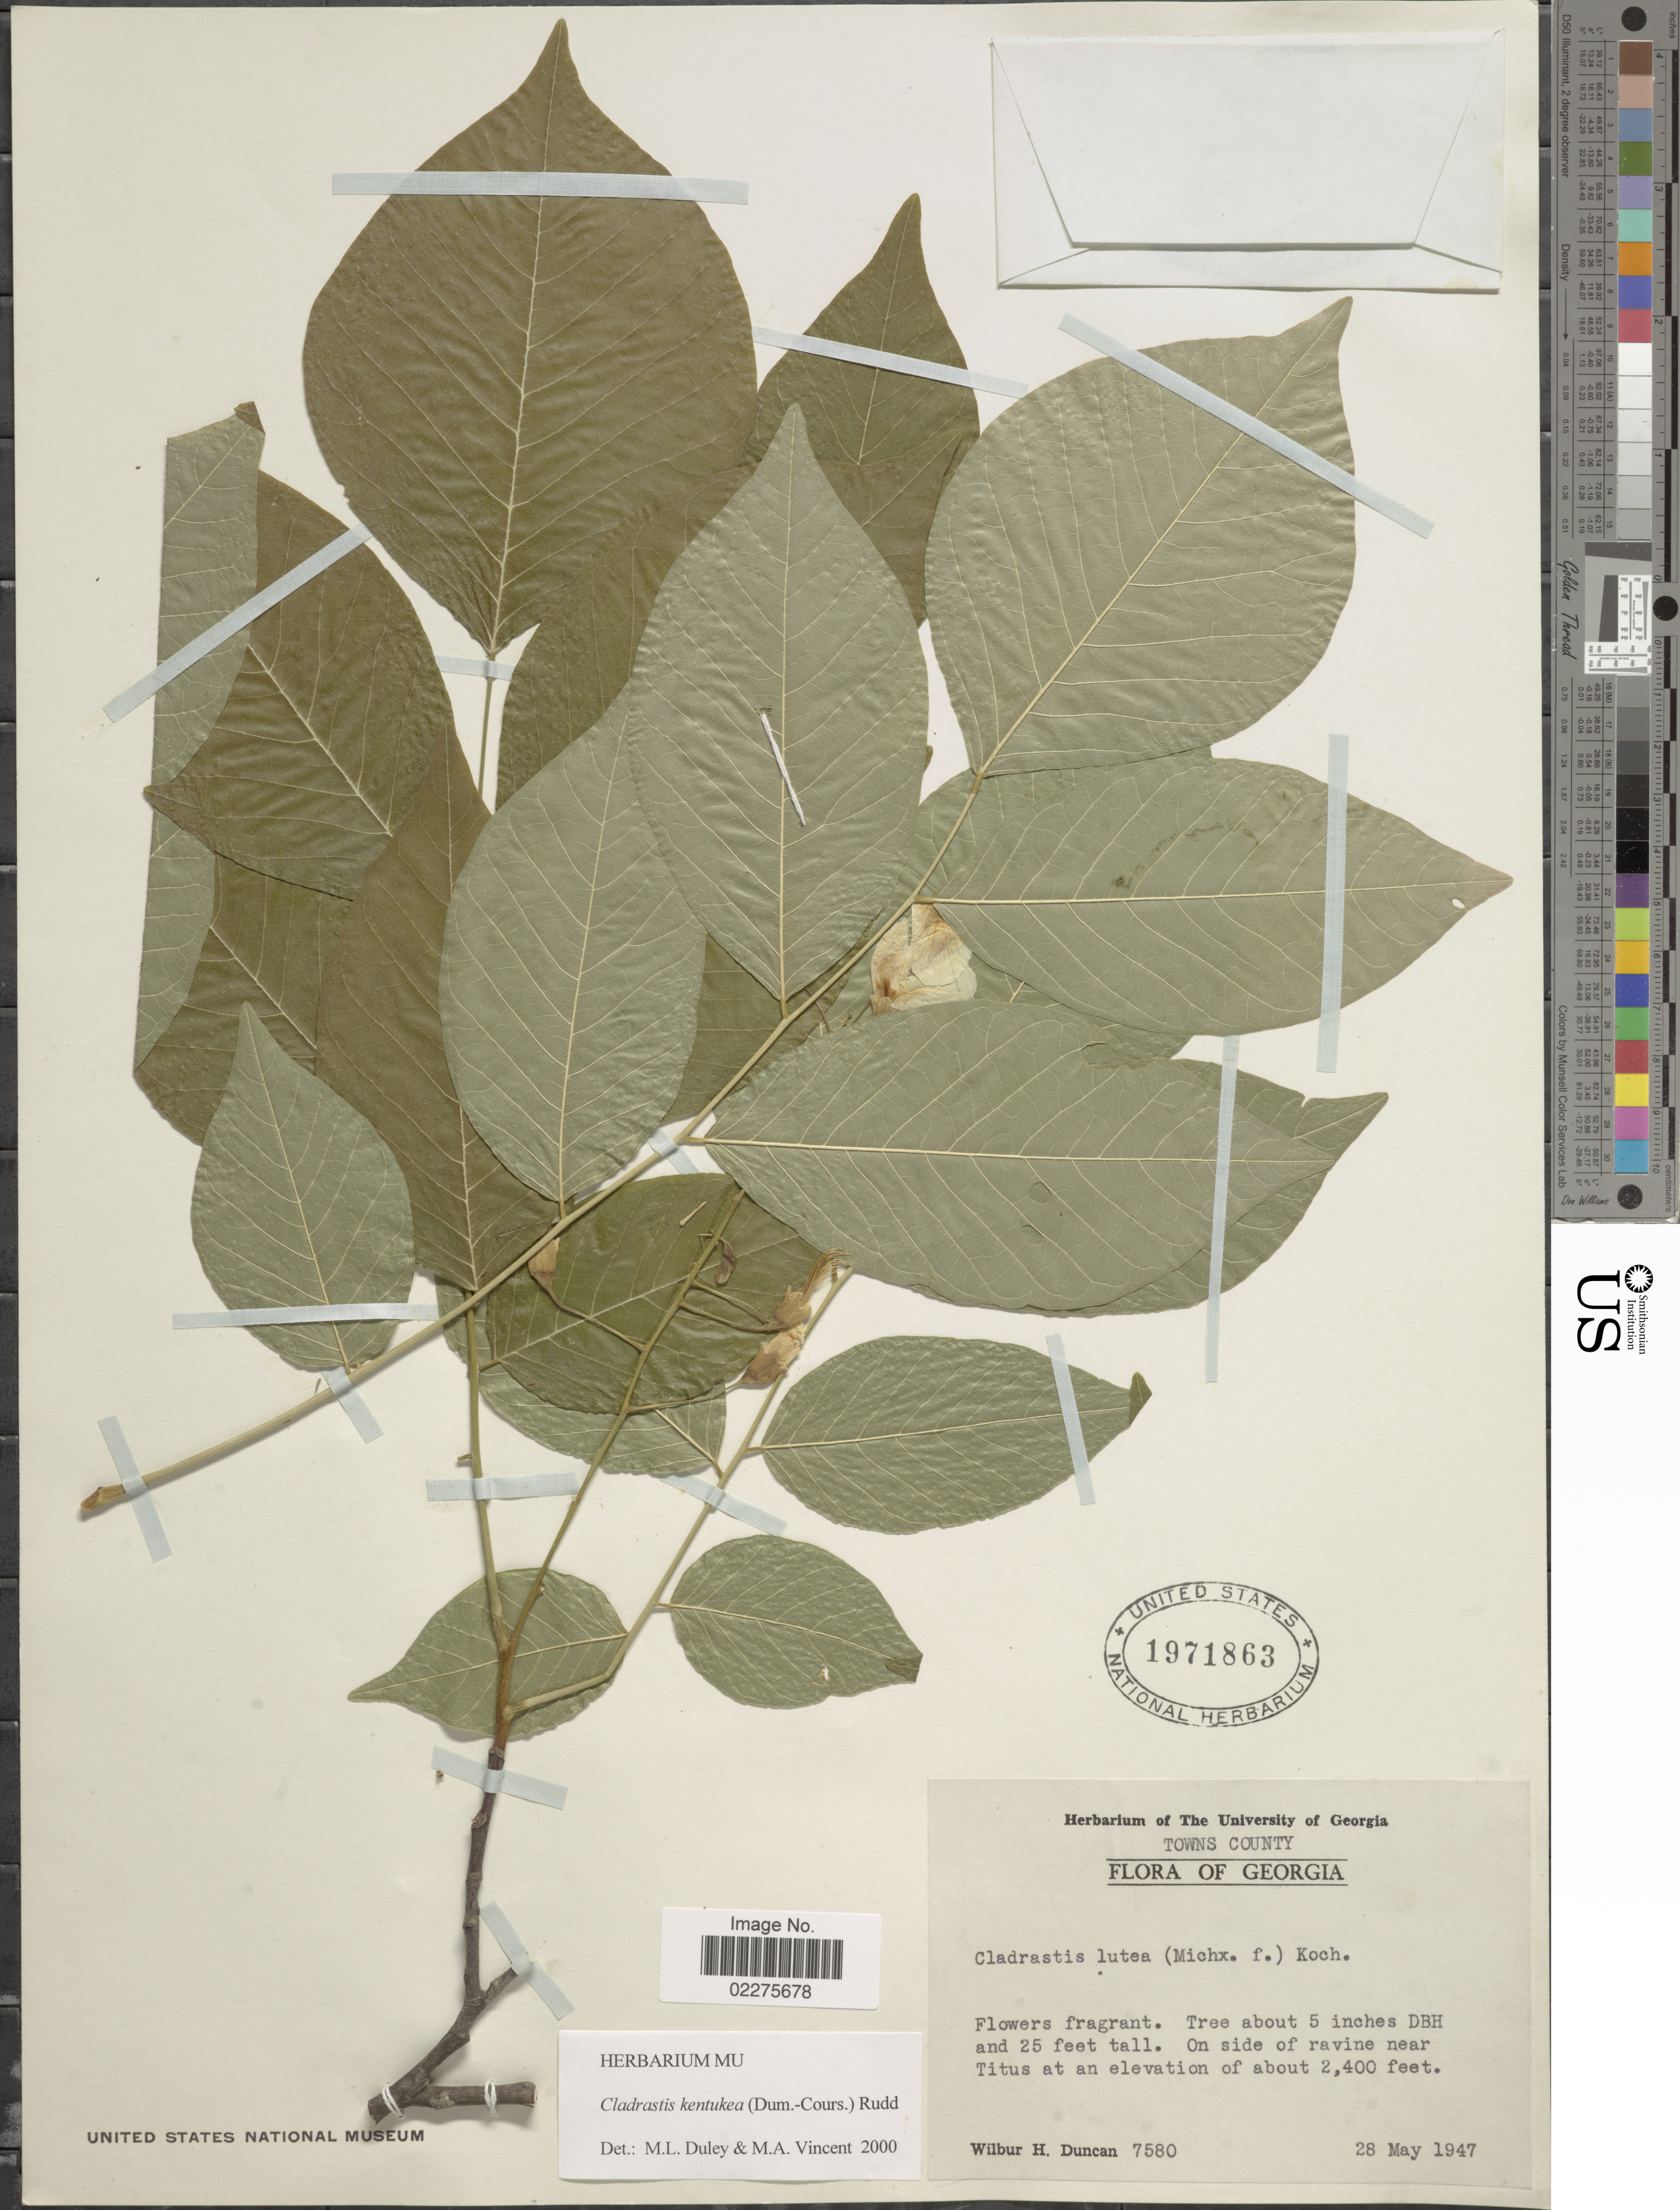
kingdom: Plantae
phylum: Tracheophyta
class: Magnoliopsida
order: Fabales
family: Fabaceae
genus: Cladrastis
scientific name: Cladrastis kentukea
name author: (Dum. Cours.) Rudd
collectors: W. H. Duncan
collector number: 7580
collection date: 1947-05-28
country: United States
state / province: Georgia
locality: Towns County.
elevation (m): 732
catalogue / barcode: US 1971863